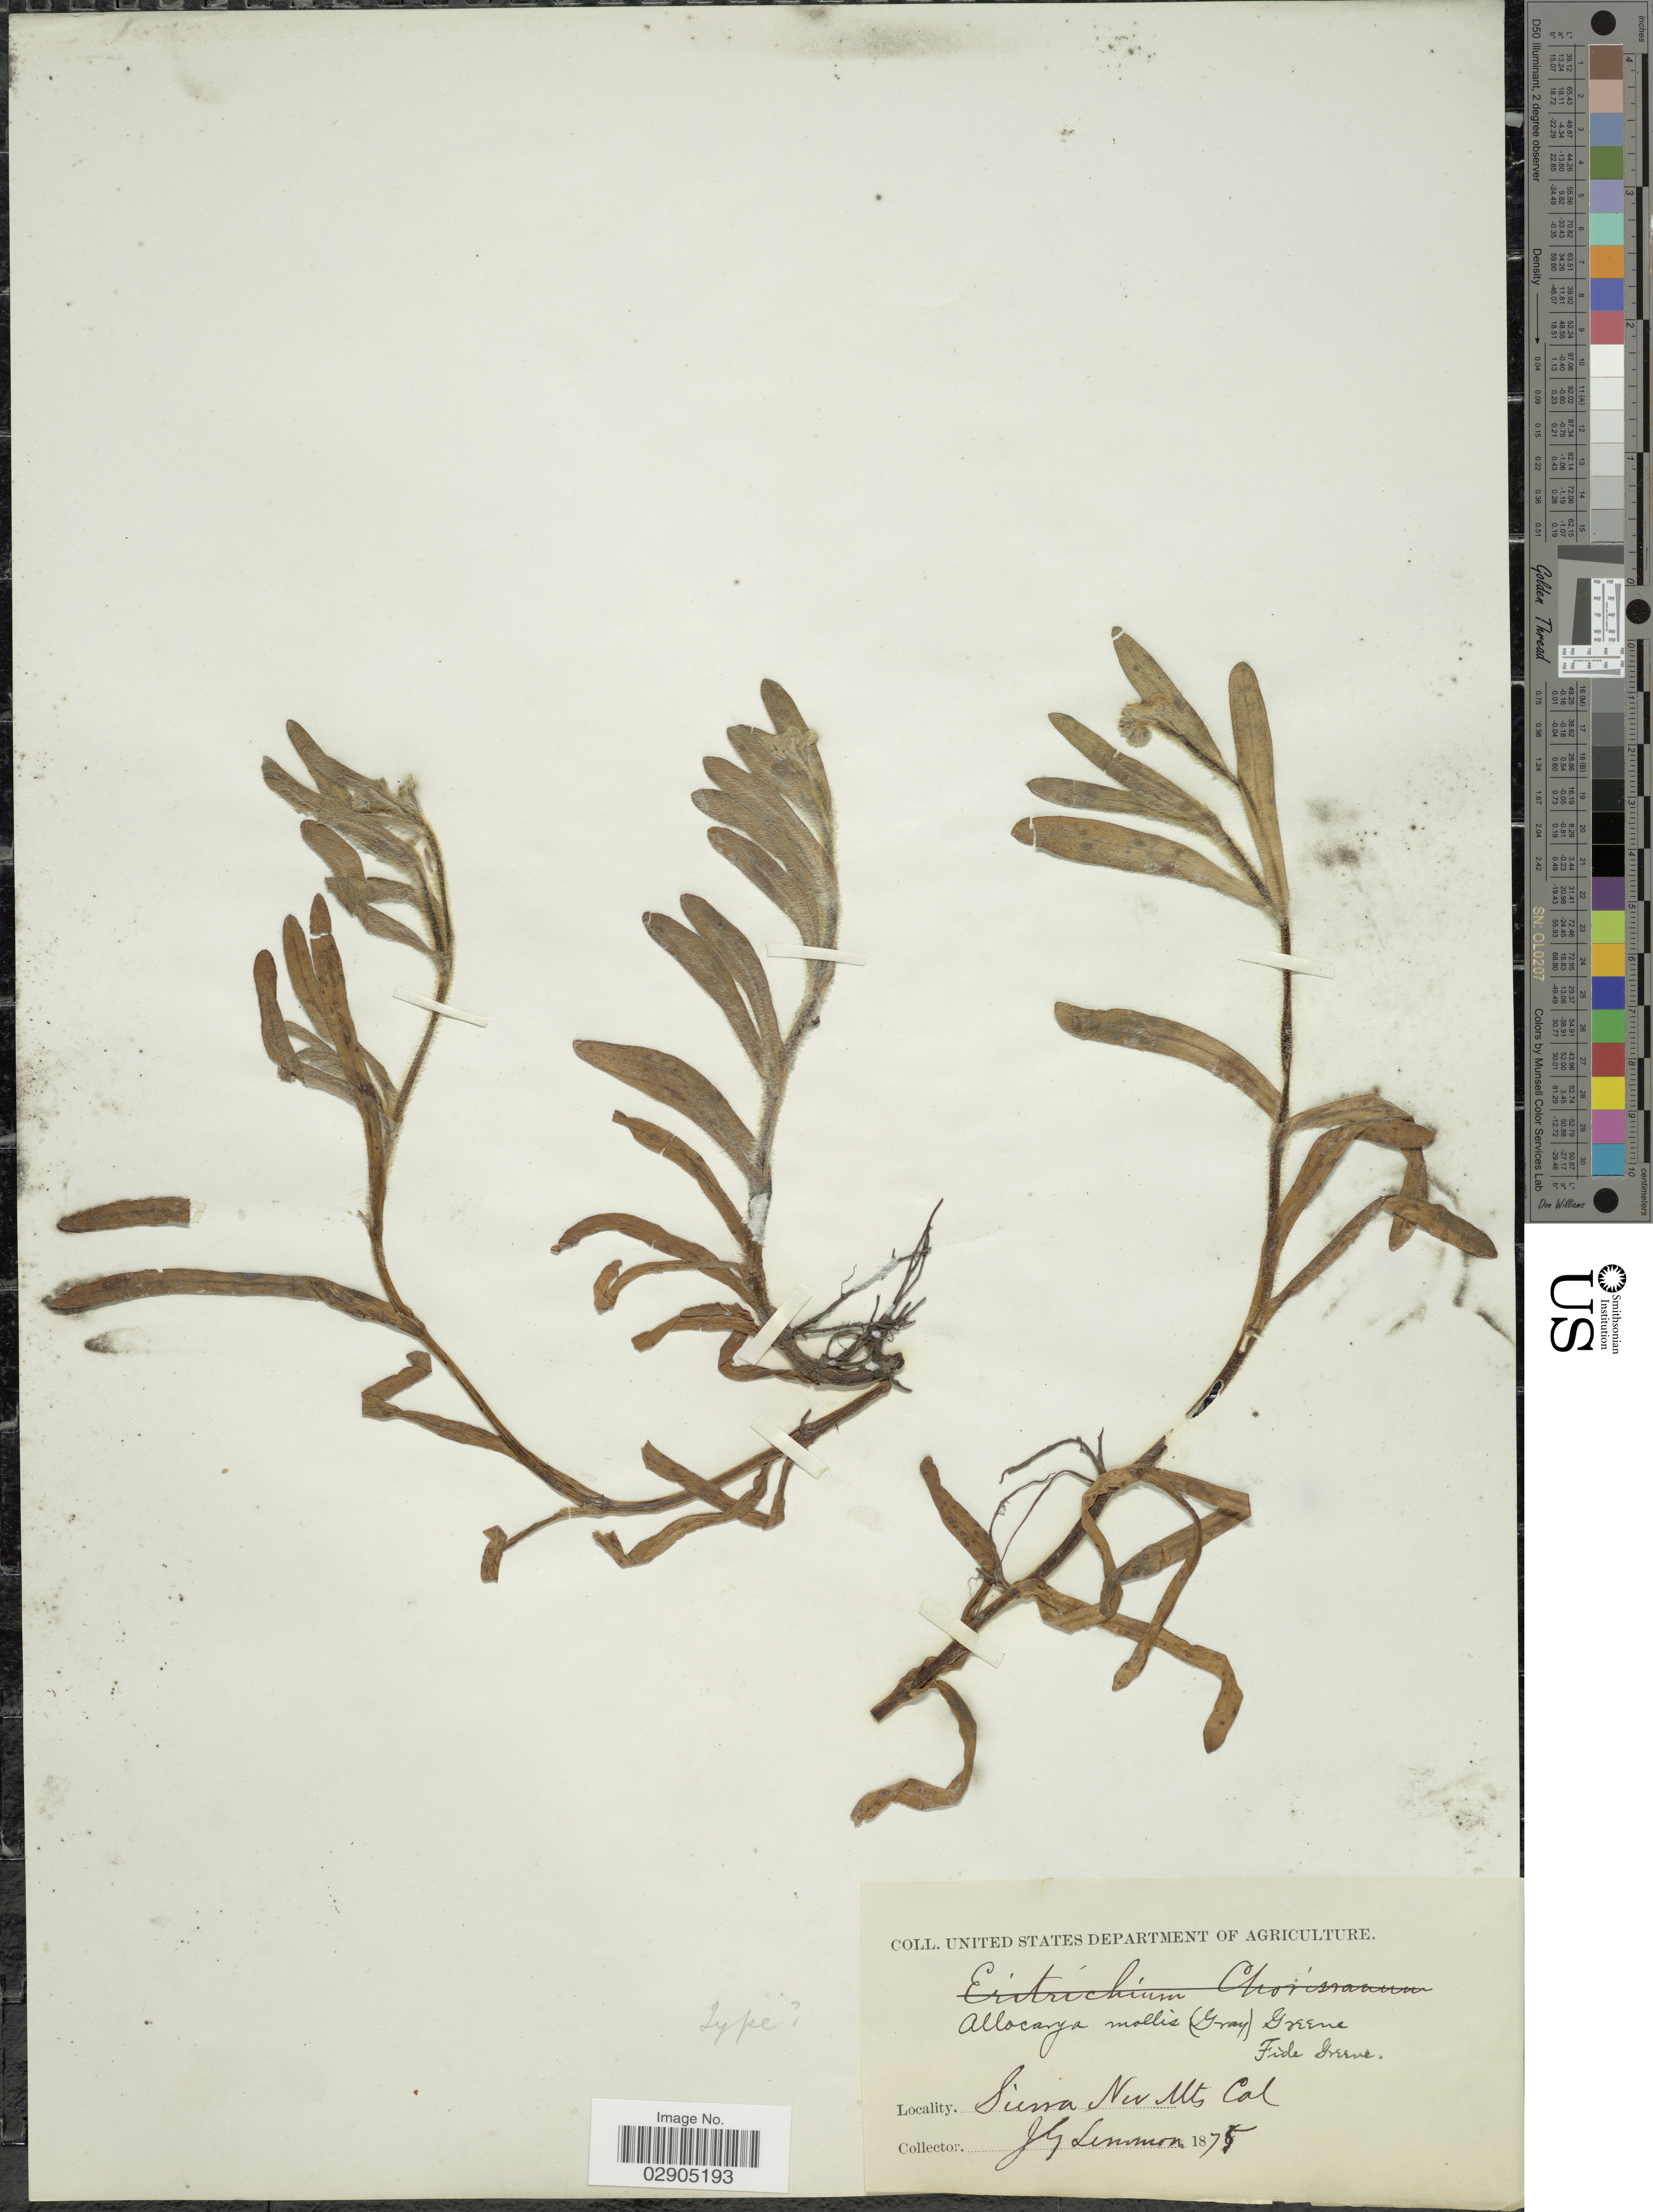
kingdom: Plantae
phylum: Tracheophyta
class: Magnoliopsida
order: Boraginales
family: Boraginaceae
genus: Allocarya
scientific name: Allocarya chorisiana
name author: (Cham. & Schltdl.) Greene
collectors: J. Lemmon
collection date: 1875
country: United States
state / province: California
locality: Sierra Nev Mts.